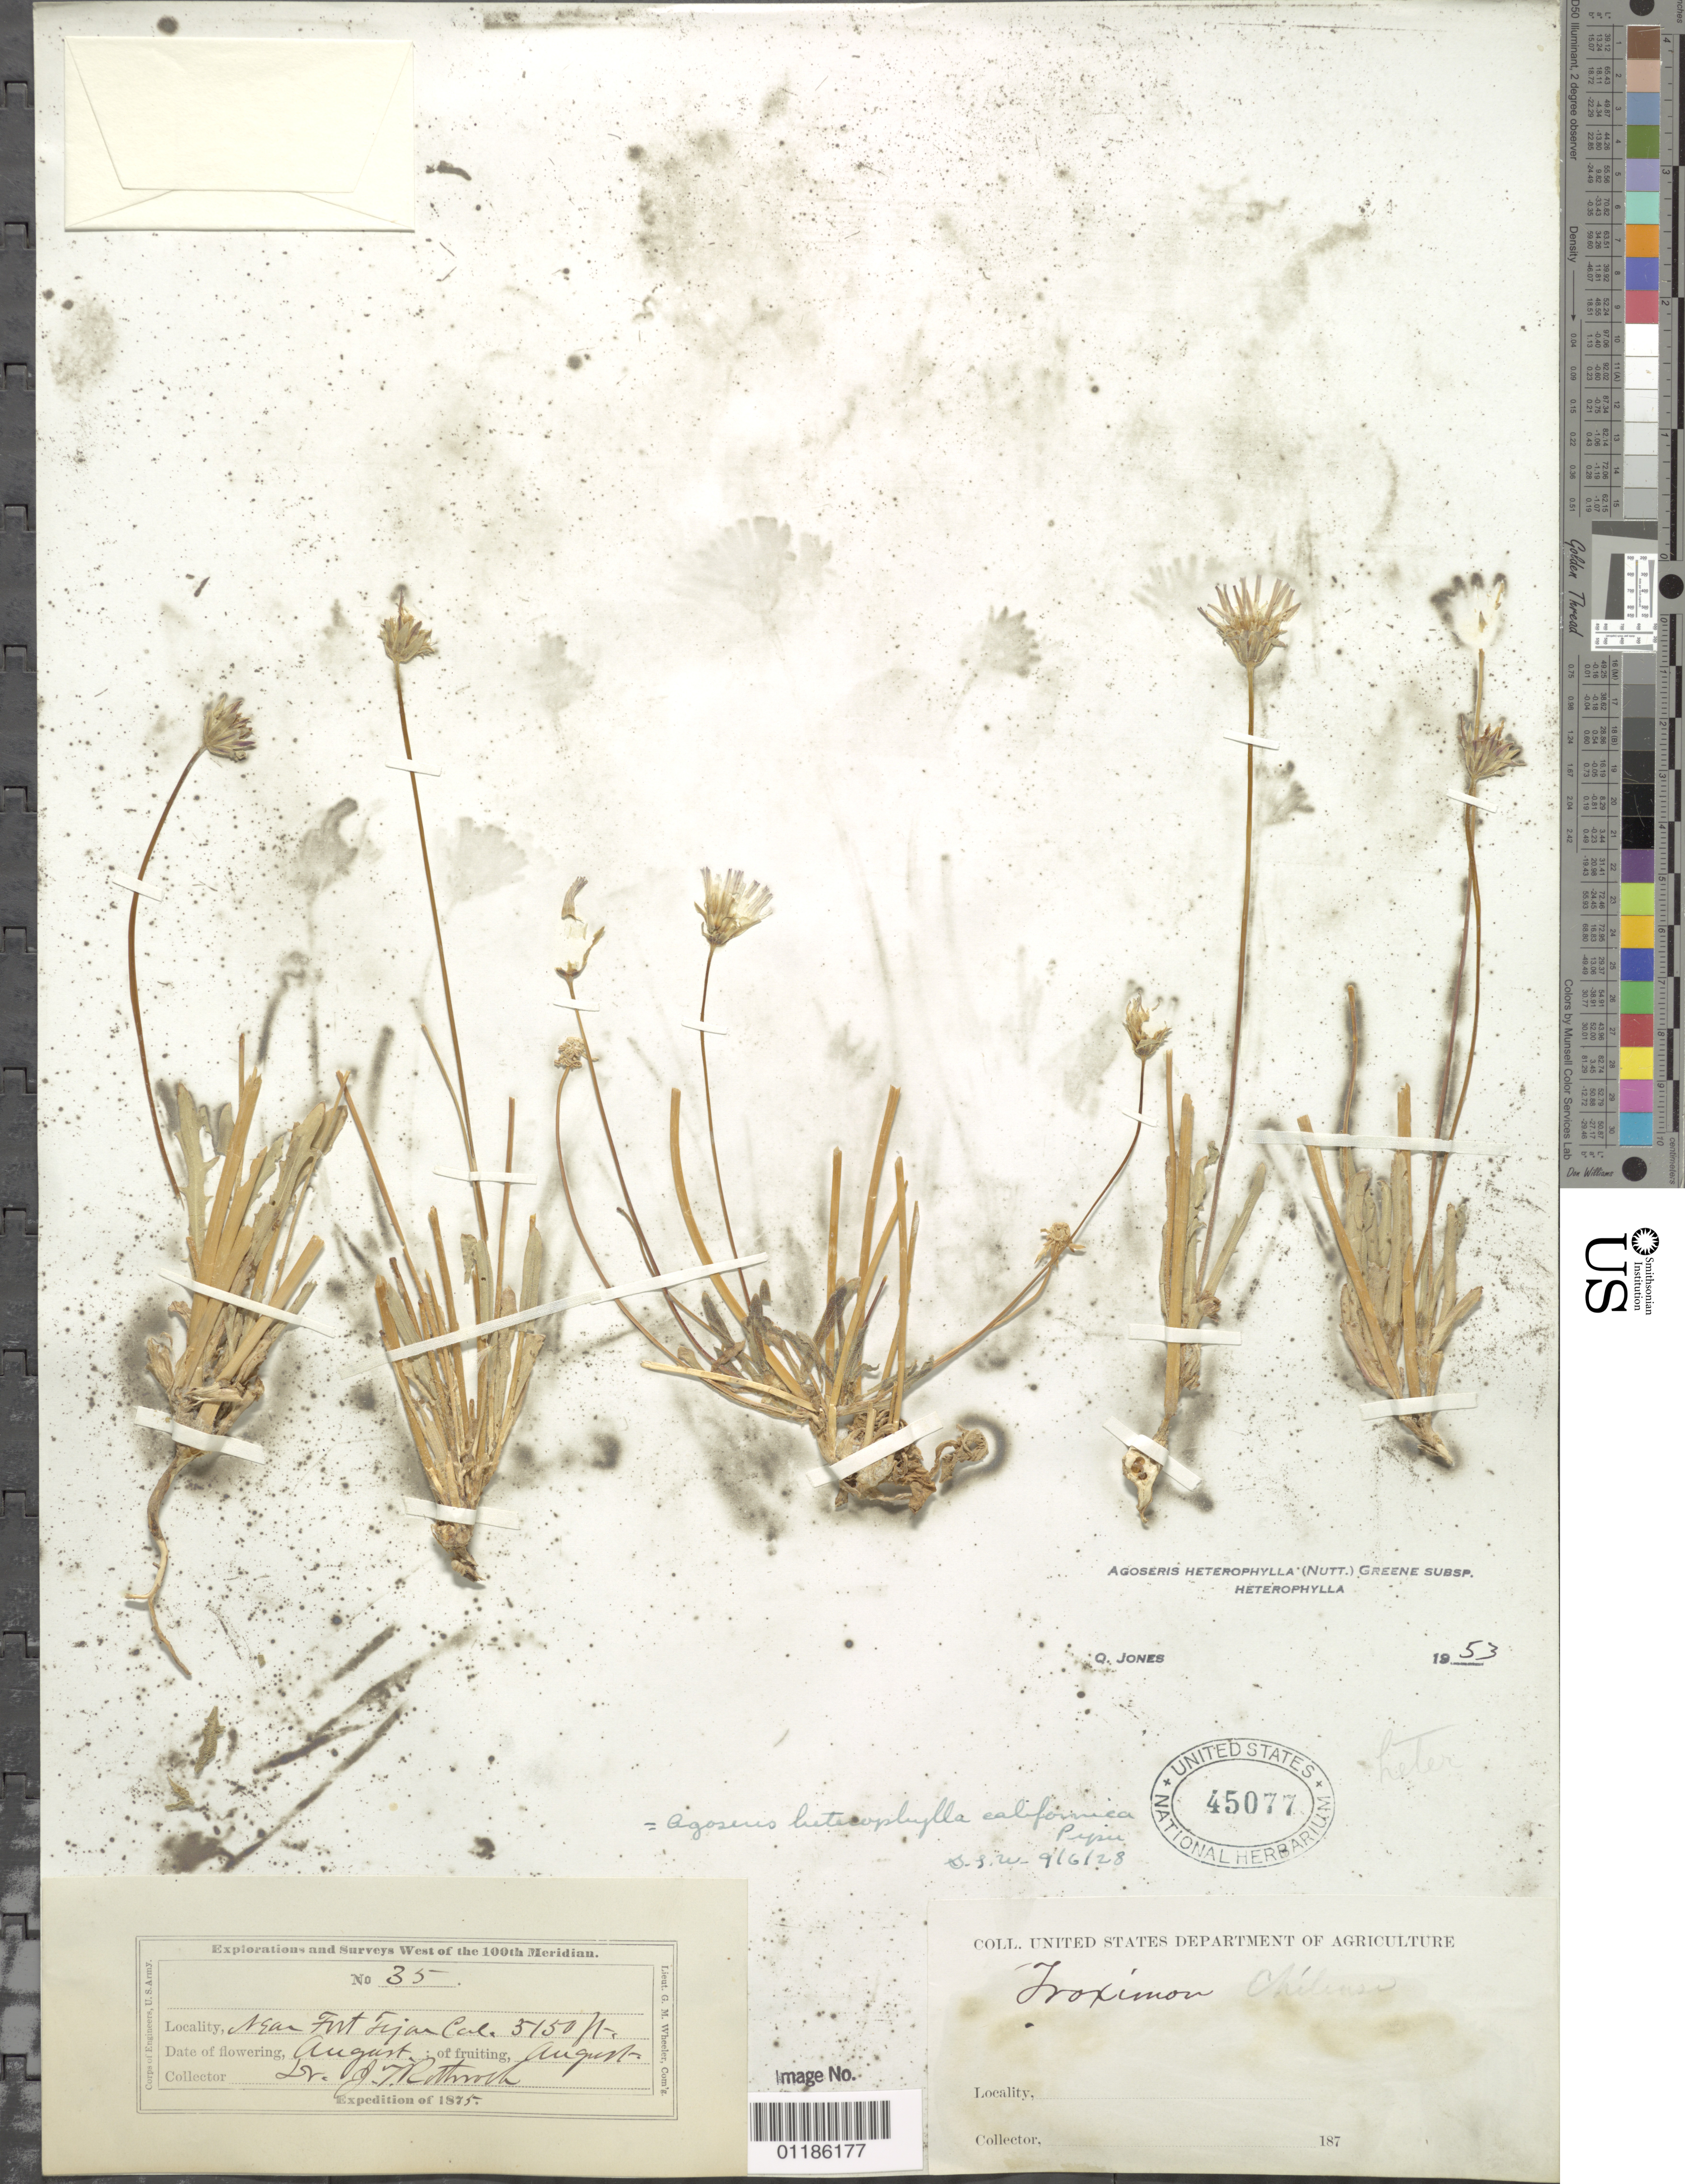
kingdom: Plantae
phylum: Tracheophyta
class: Magnoliopsida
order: Asterales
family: Asteraceae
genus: Agoseris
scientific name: Agoseris heterophylla subsp. heterophylla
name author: (Nutt.) Greene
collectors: J. T. Rothrock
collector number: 35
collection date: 1875-08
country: United States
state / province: California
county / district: Kern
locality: Fort Tejon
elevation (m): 960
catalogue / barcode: US 45077